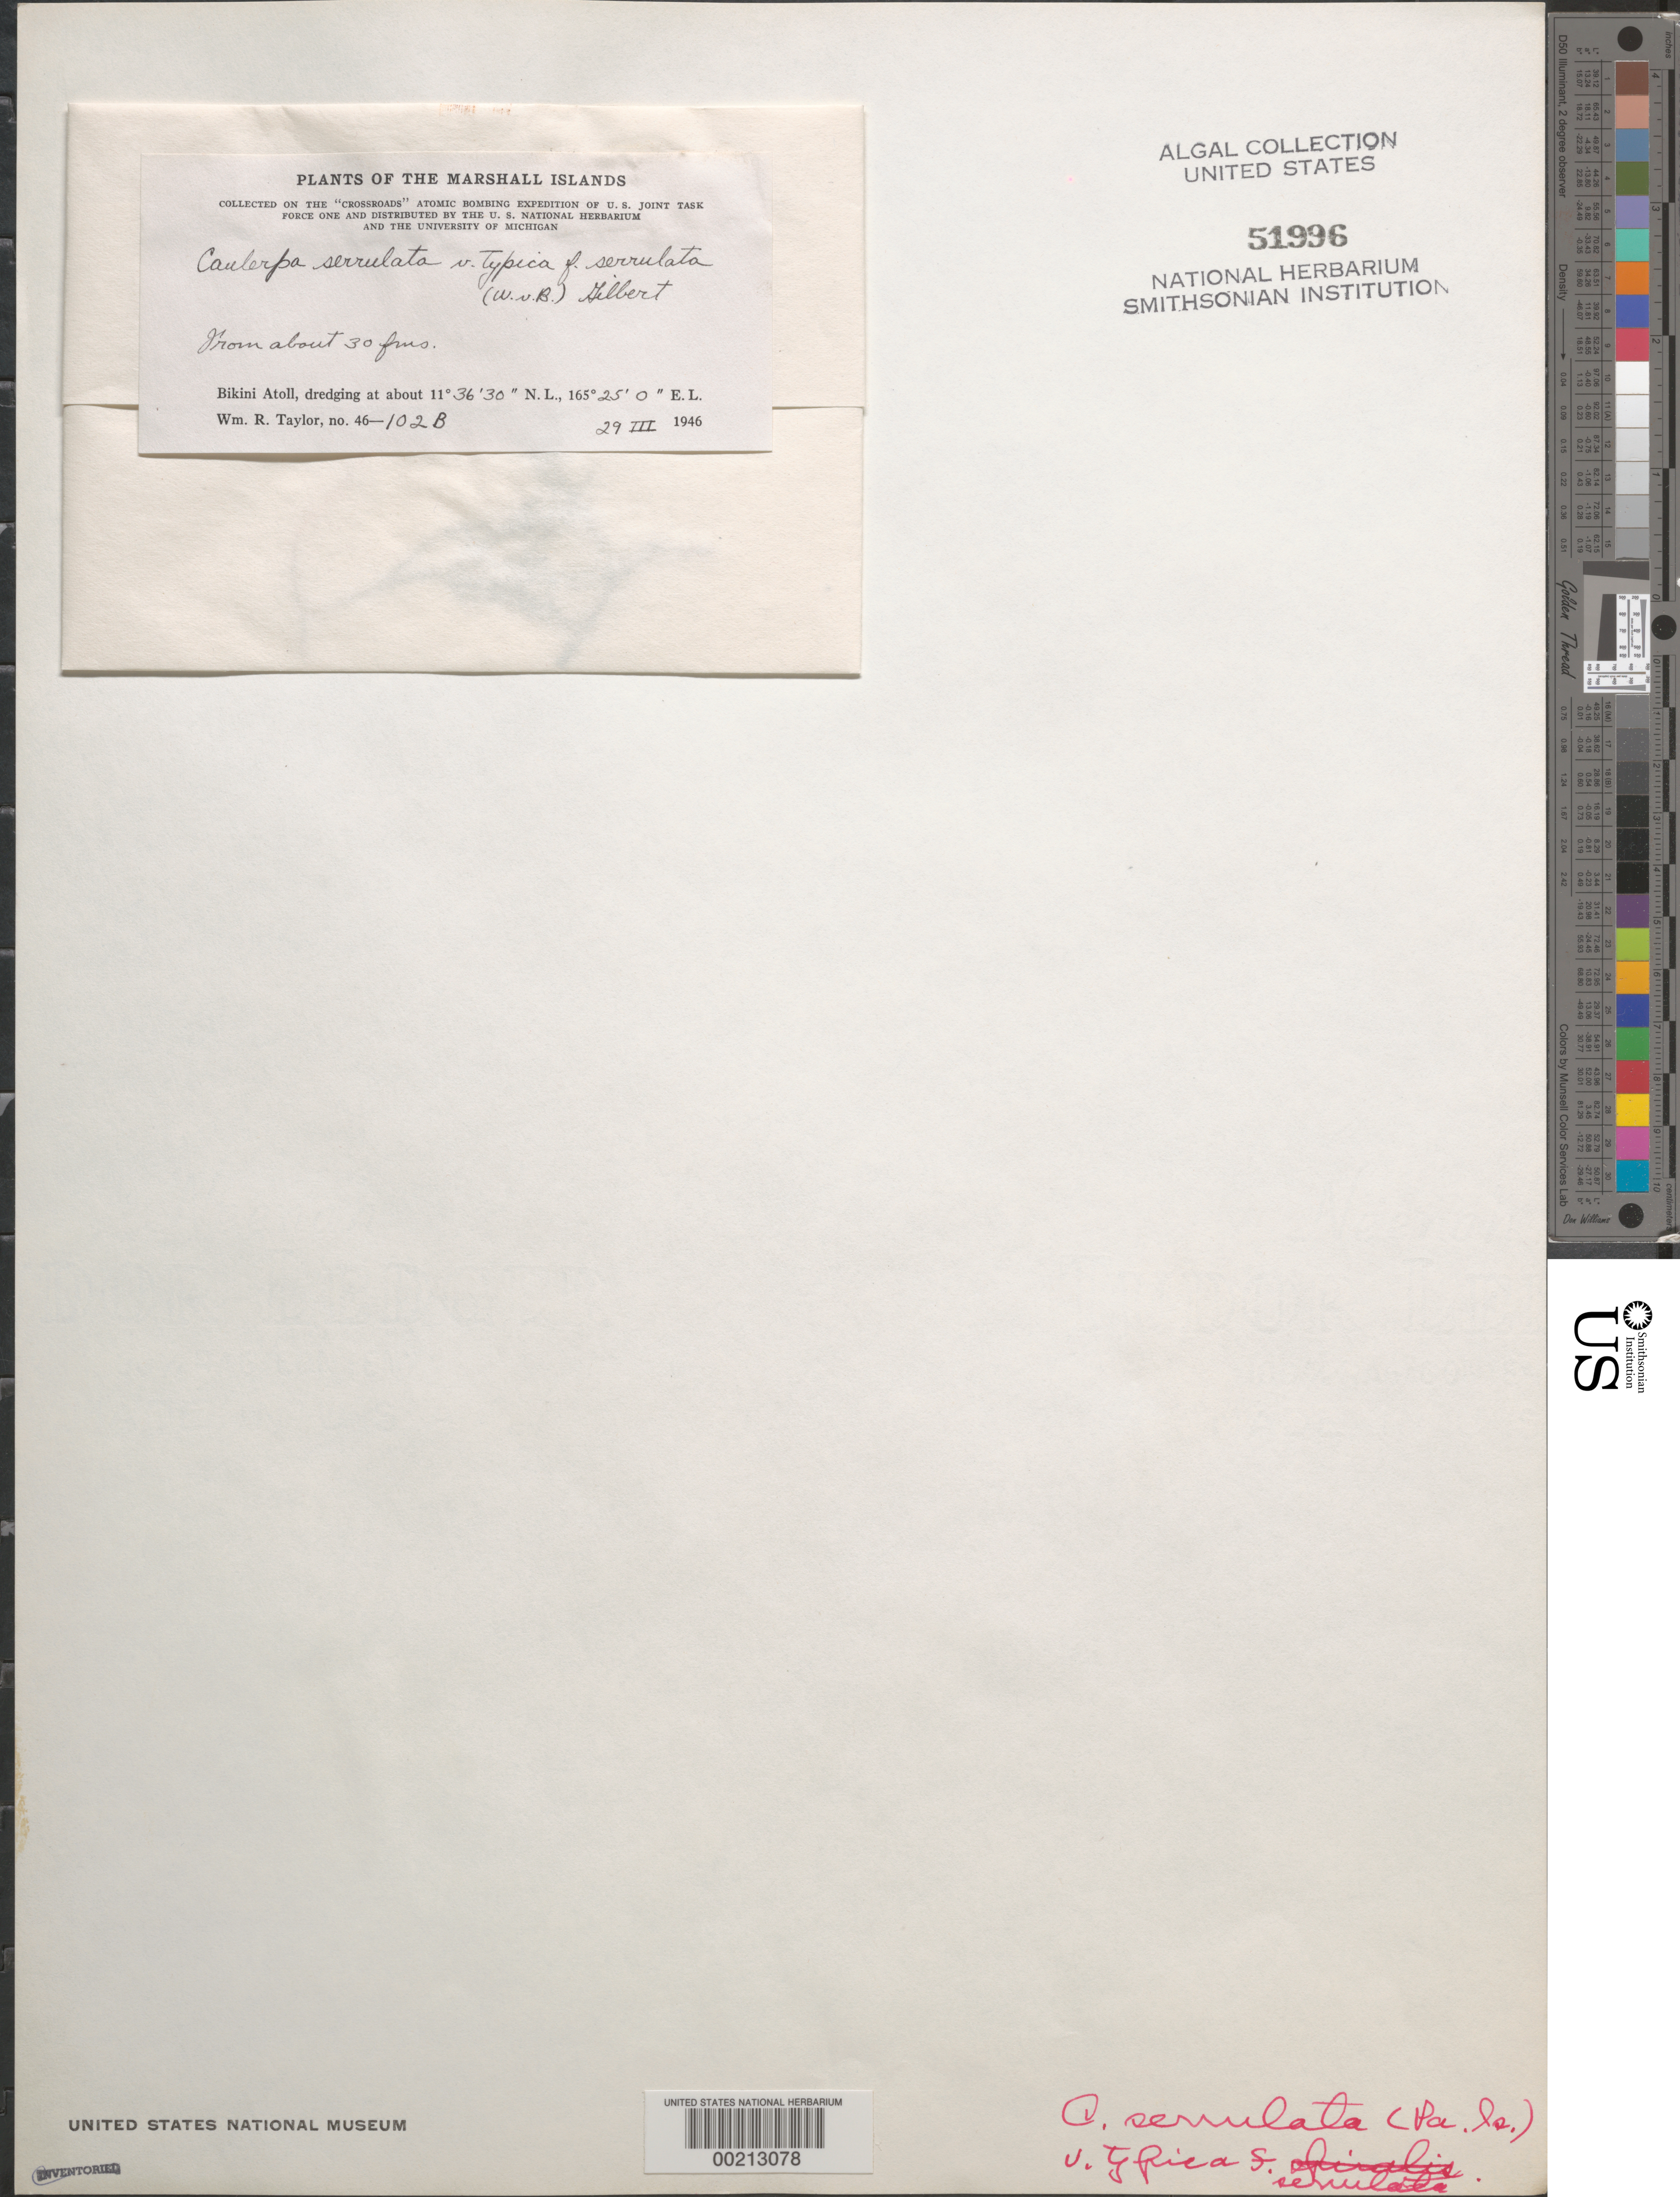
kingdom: Plantae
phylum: Chlorophyta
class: Ulvophyceae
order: Bryopsidales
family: Caulerpaceae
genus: Caulerpa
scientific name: Caulerpa serrulata var. typica forma serrulata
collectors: W. R. Taylor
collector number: WRT 46-102b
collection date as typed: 29 Mar 1946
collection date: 1946-03-29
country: Marshall Islands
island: Bikini Atoll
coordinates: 11 36' 30" N, 165 25'E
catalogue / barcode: US 51996